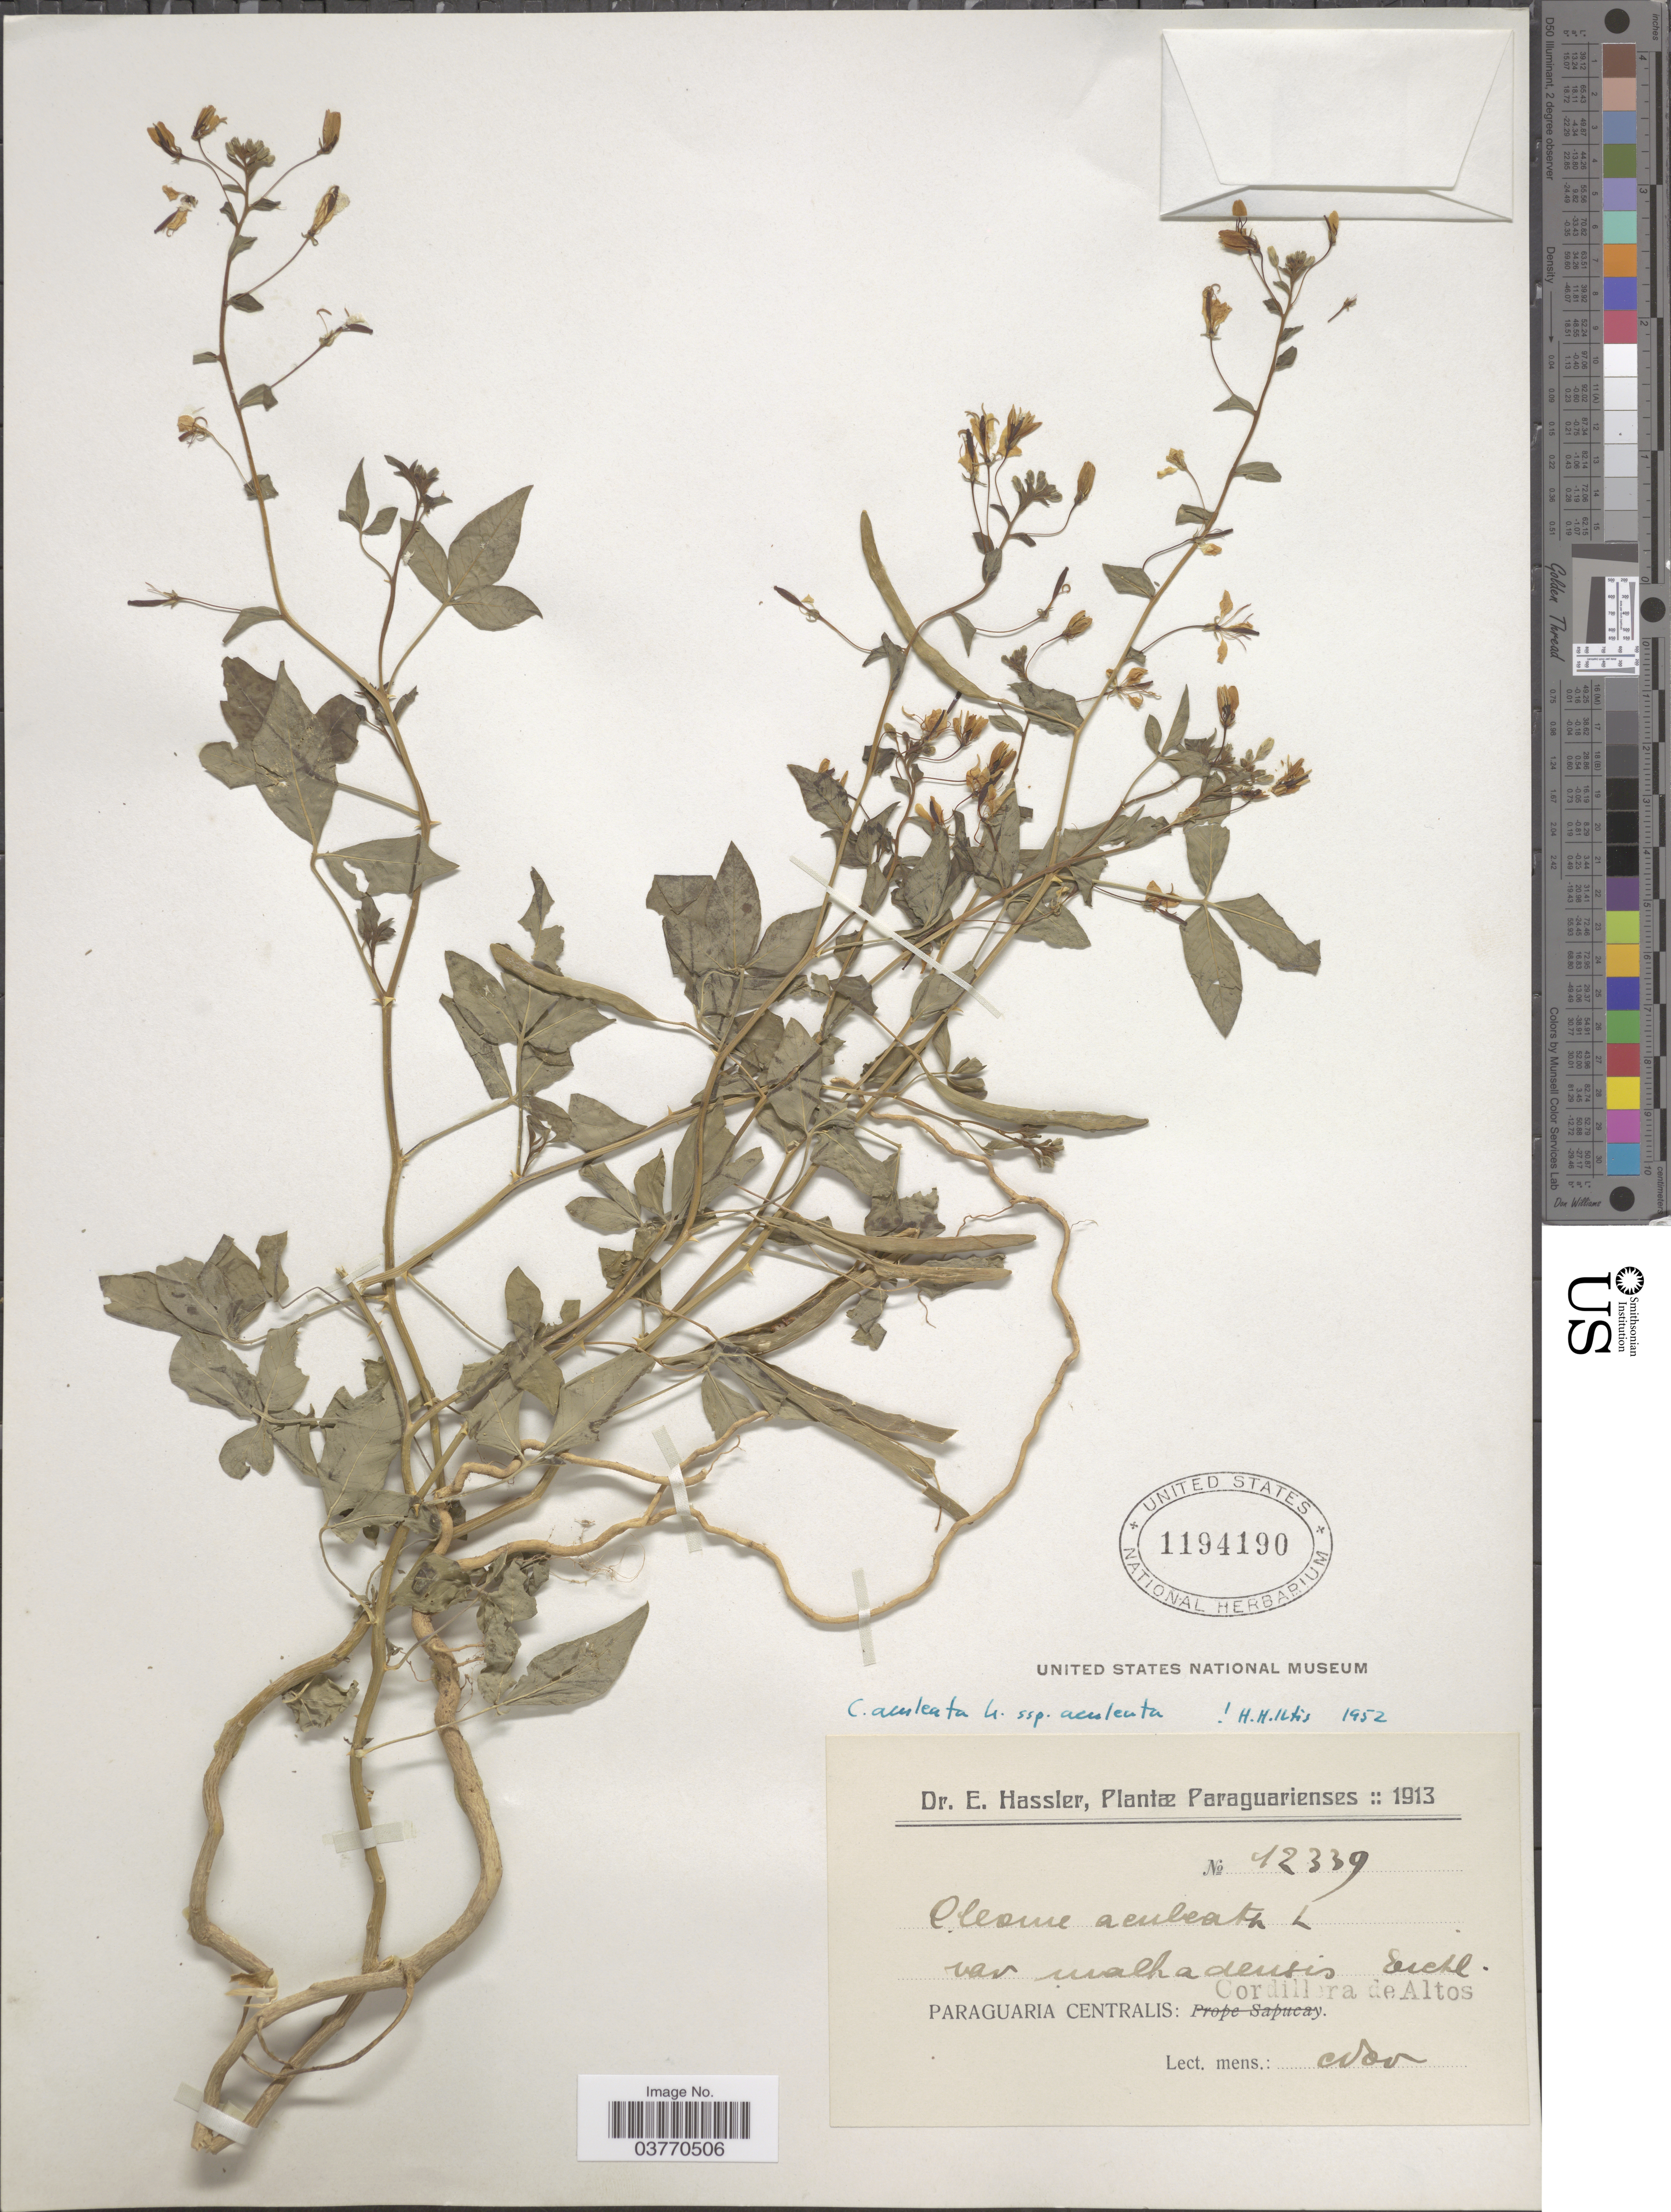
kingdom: Plantae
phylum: Tracheophyta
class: Magnoliopsida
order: Brassicales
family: Cleomaceae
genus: Tarenaya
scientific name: Tarenaya aculeata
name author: (L.) Soares Neto & Roalson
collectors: E. Hassler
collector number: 12339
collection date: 1913-11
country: Paraguay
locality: Paraguaria Centralis: Cordillera de Altos.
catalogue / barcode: US 1194190